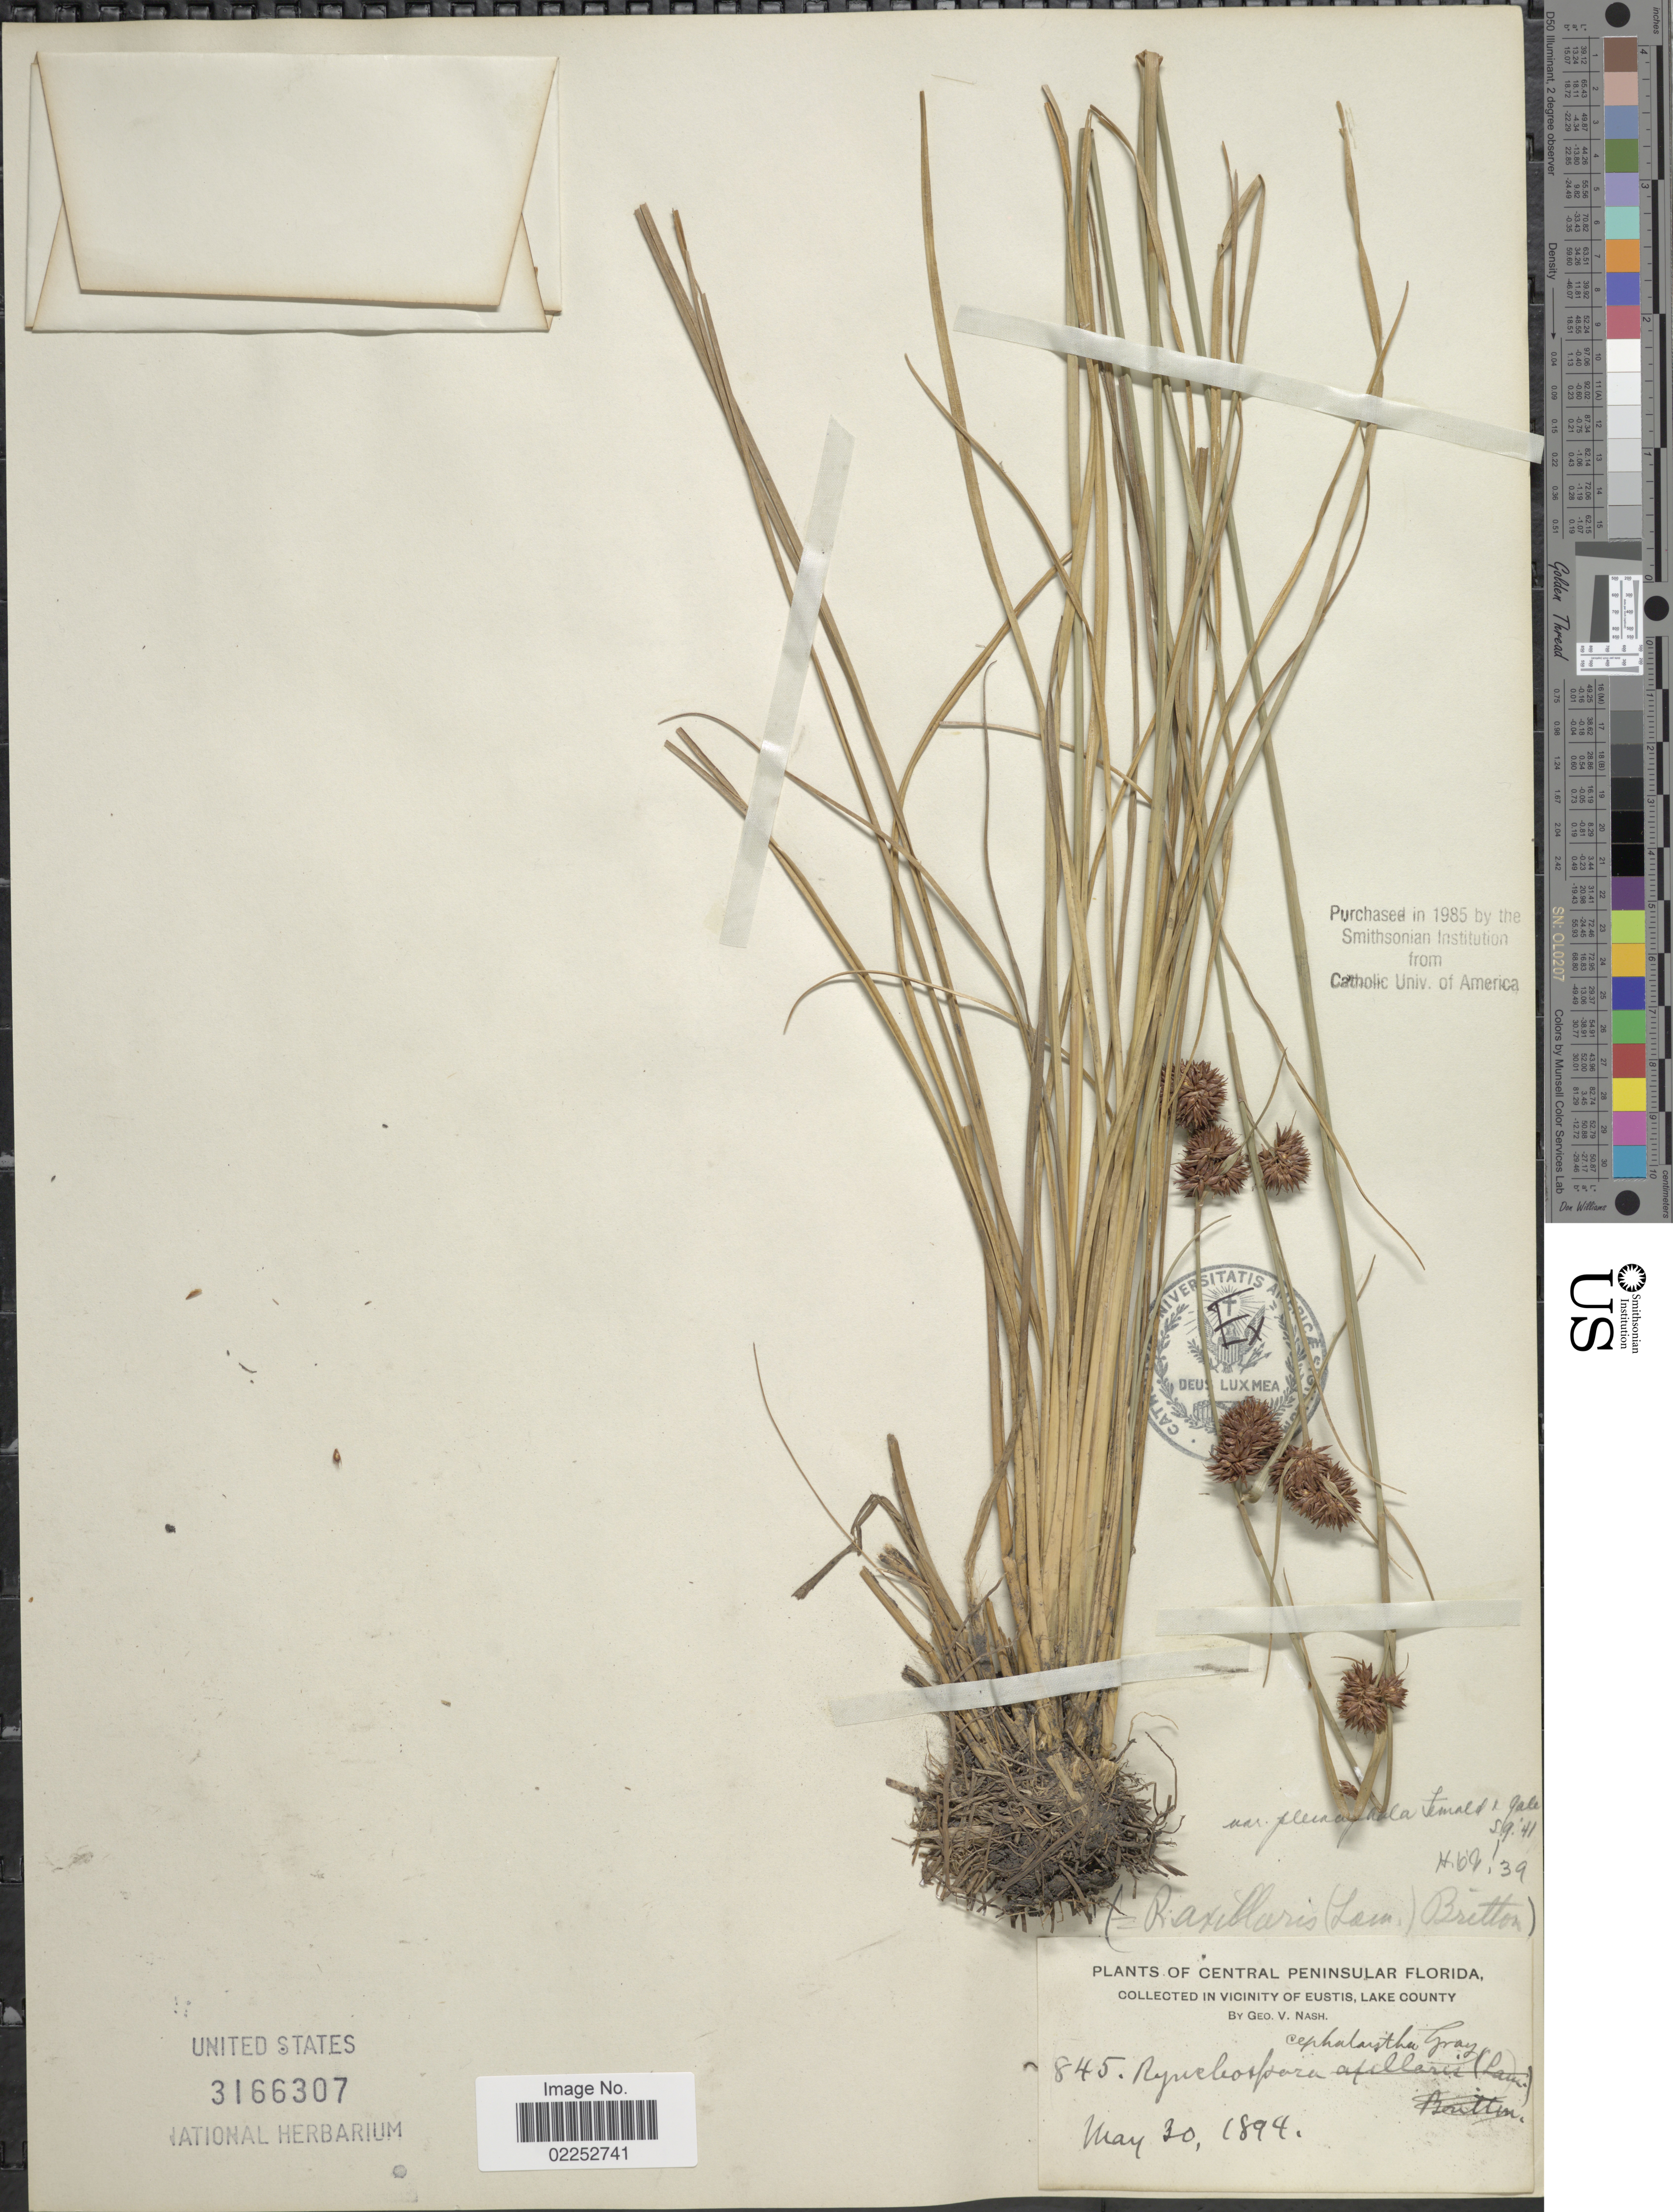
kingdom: Plantae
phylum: Tracheophyta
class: Liliopsida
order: Poales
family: Cyperaceae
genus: Rhynchospora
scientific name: Rhynchospora cephalantha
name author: A. Gray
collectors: G. V. Nash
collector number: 845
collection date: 1894-05-30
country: United States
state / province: Florida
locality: Central Peninsular Florida. Vicinity of Eustis, Lake County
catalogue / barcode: US 3166307